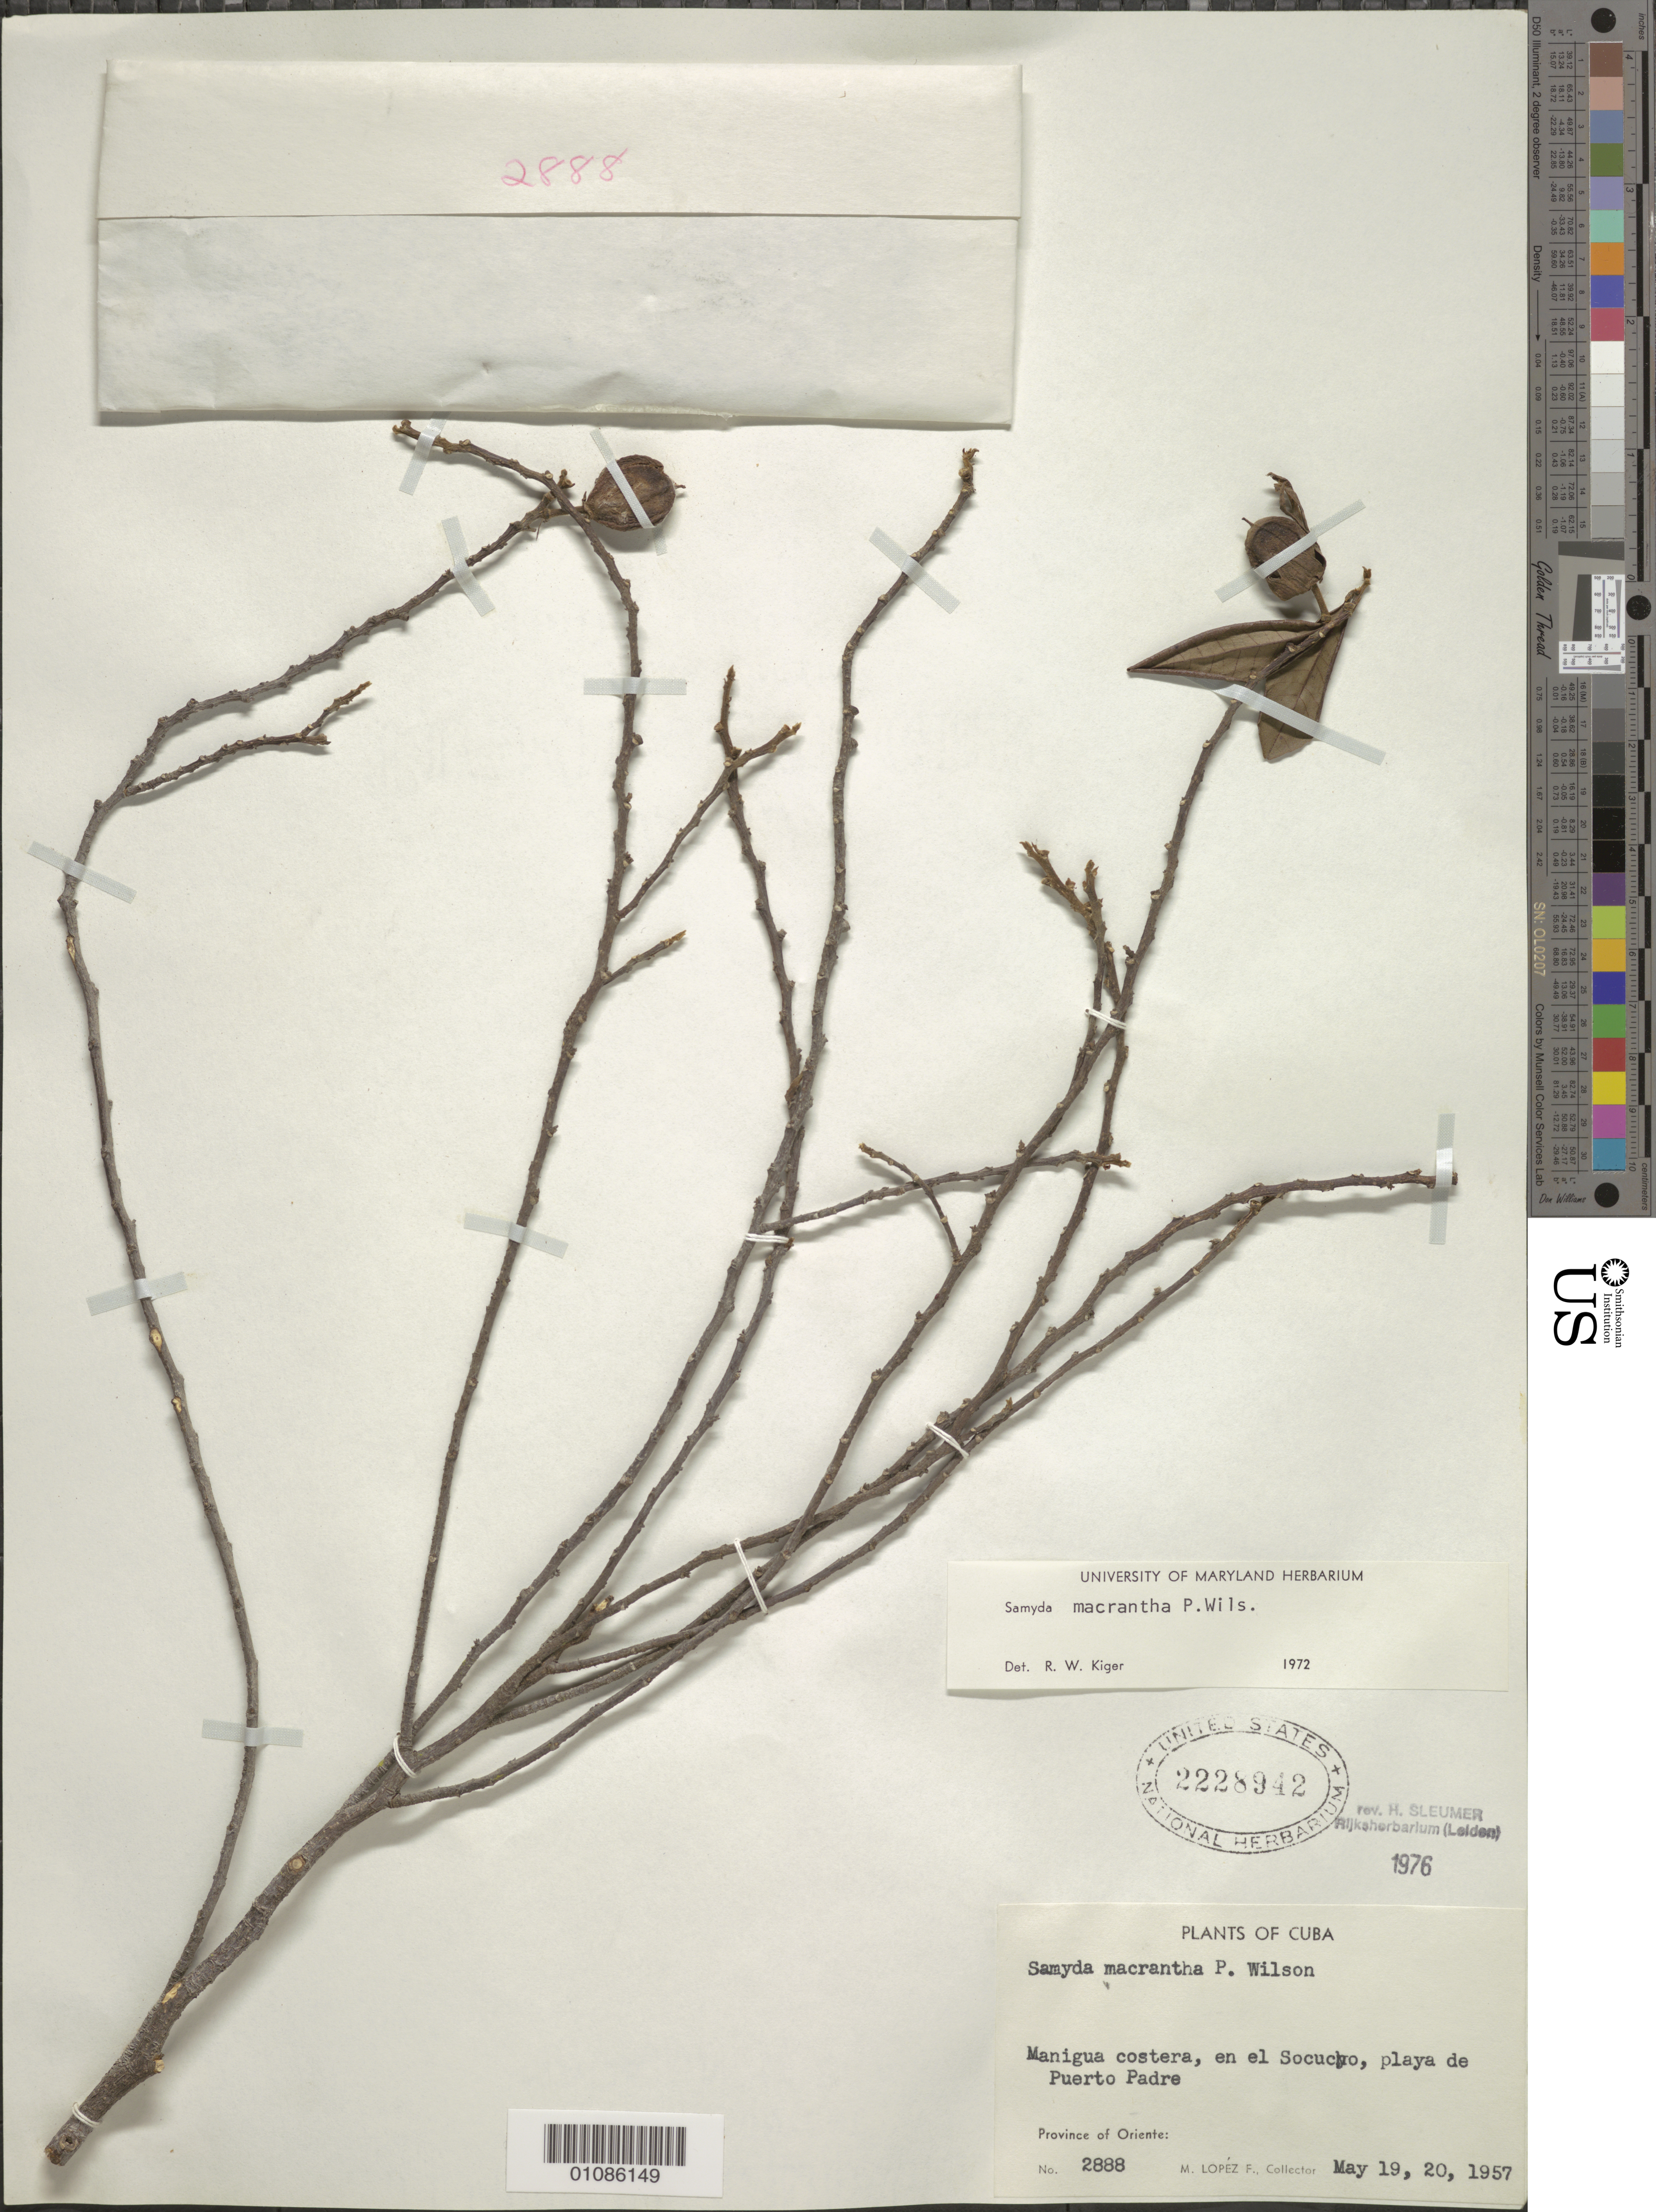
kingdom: Plantae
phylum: Tracheophyta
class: Magnoliopsida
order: Malpighiales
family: Salicaceae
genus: Casearia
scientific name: Casearia dolichanthera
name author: T. Samar. & M.H. Alford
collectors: M. López Figueiras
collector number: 2888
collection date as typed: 19 May 1957 to 20 May 1957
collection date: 1957-05-19/1957-05-20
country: Cuba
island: Cuba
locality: Oriente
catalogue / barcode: US 2228942